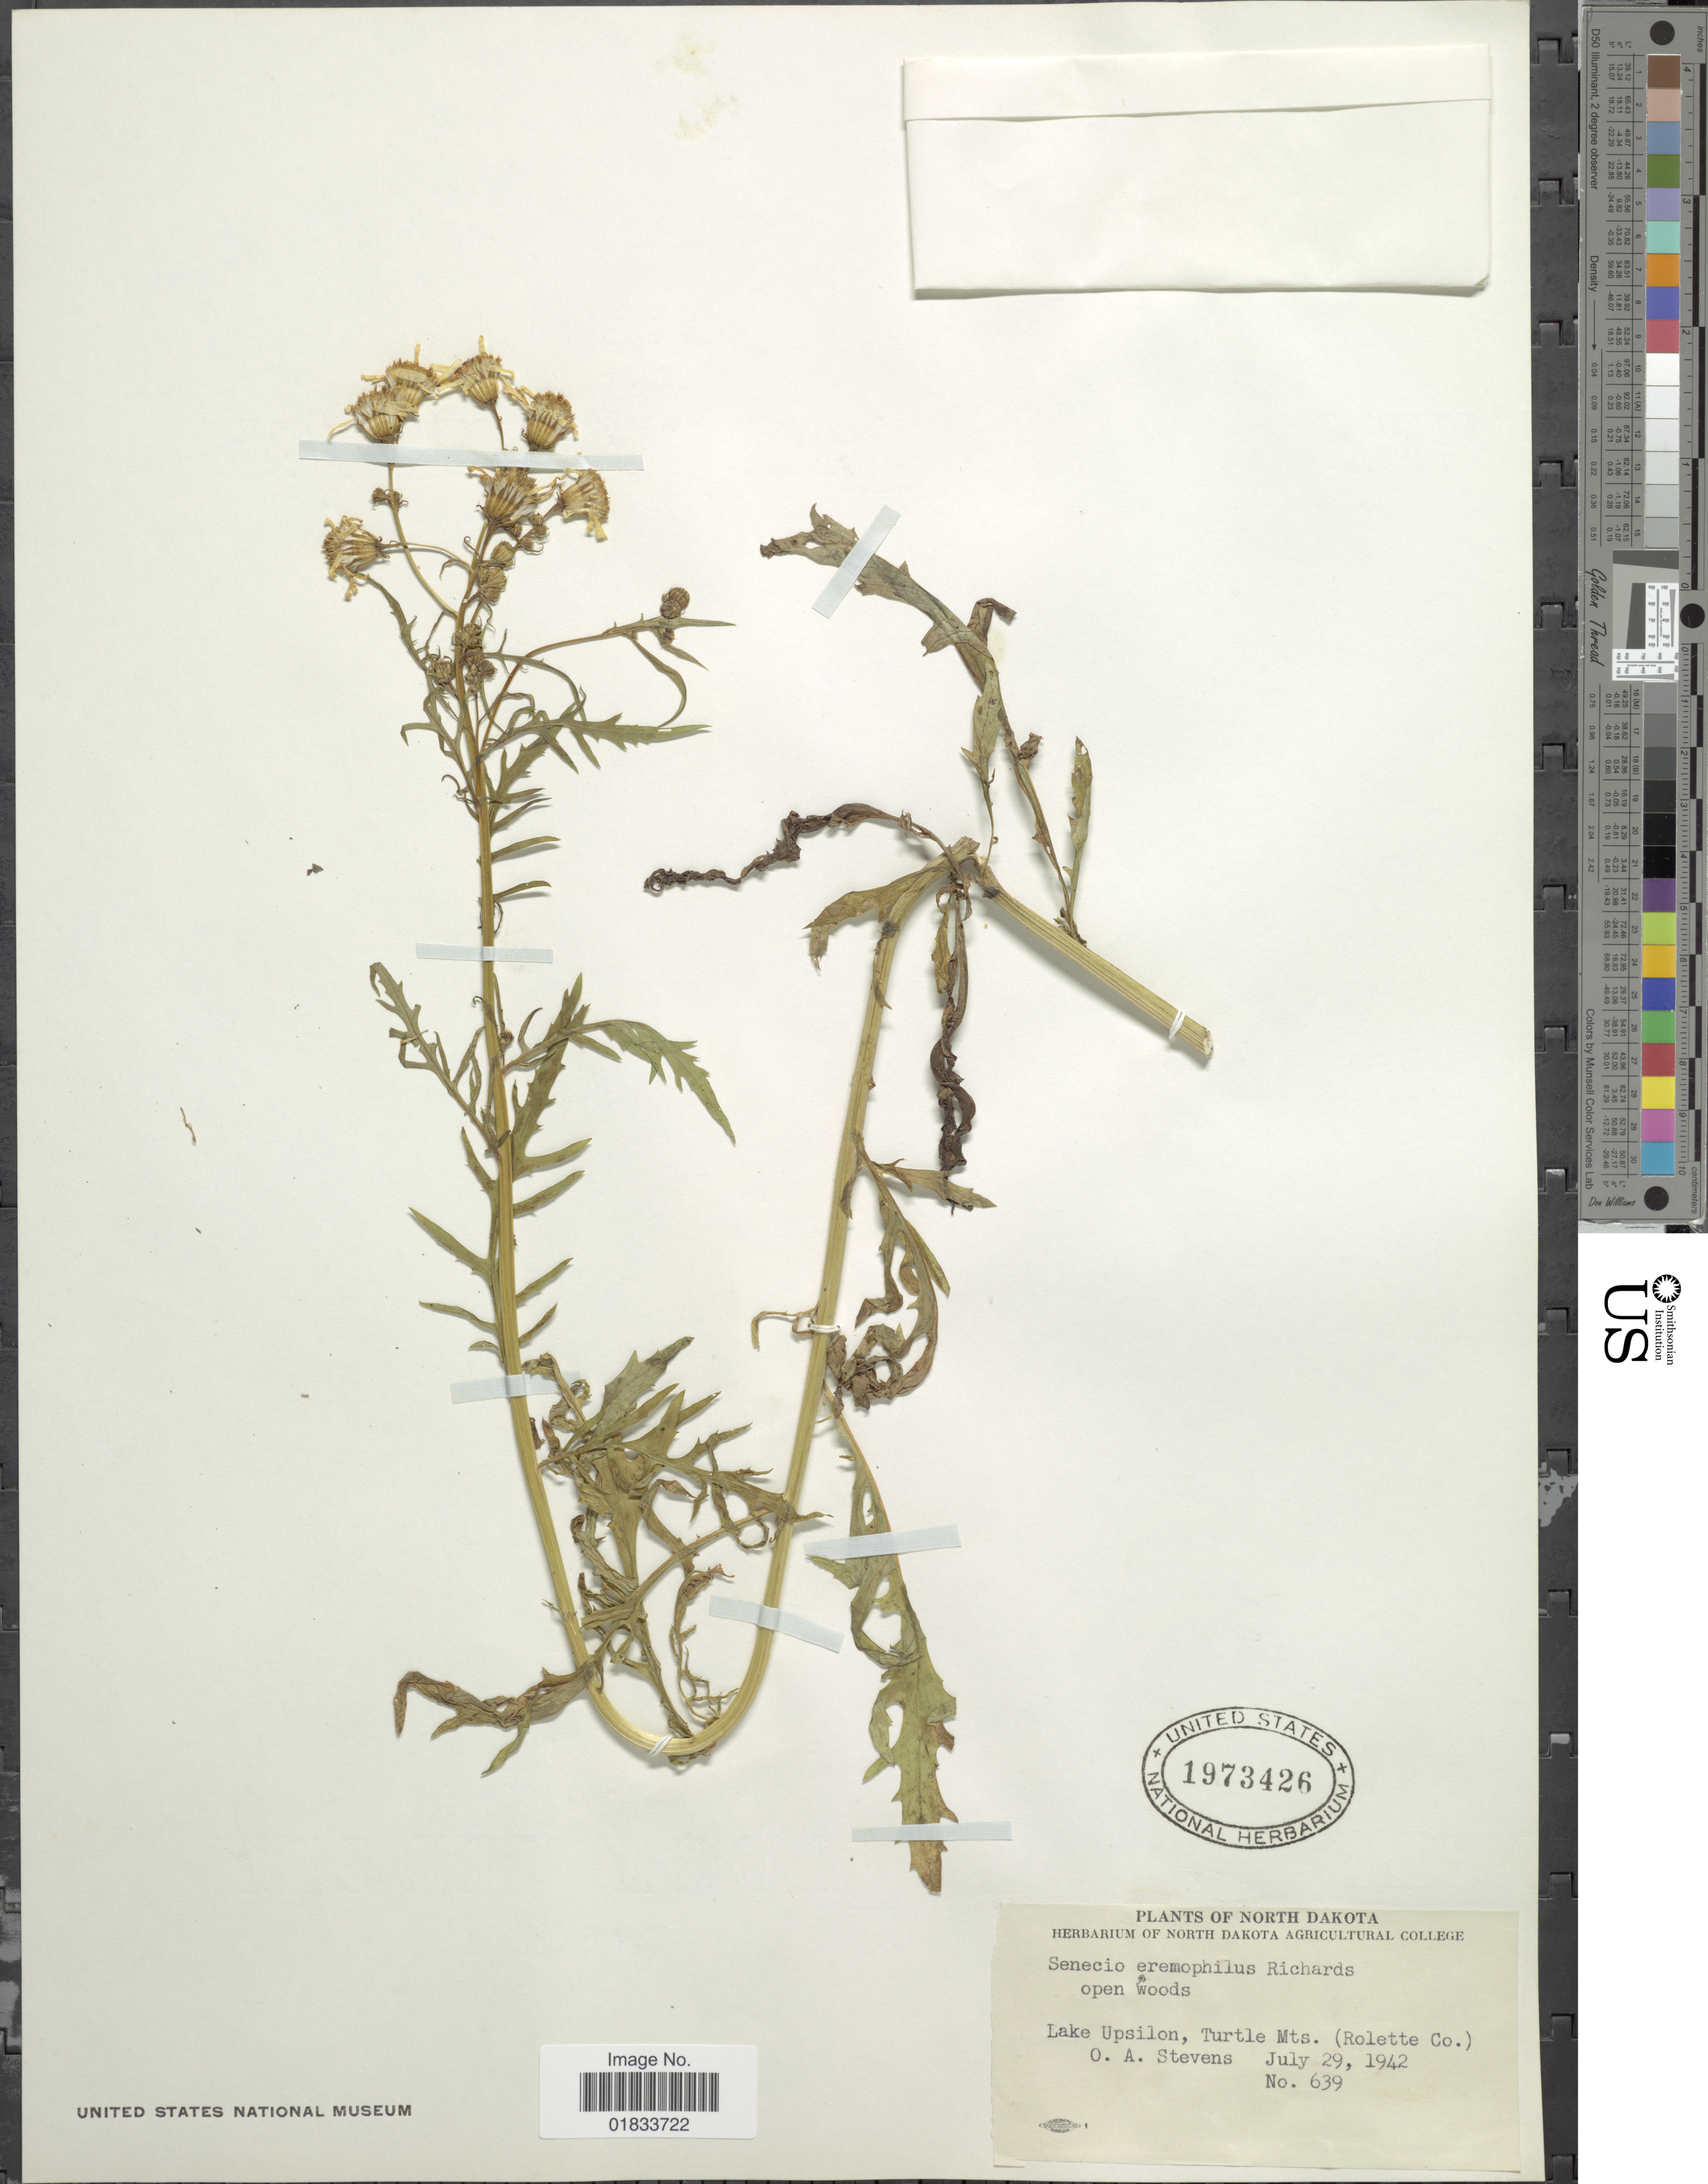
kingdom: Plantae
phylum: Tracheophyta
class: Magnoliopsida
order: Asterales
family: Asteraceae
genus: Senecio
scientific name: Senecio eremophilus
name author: Richardson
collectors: O. A. Stevens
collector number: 639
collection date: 1942-07-29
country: United States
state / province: North Dakota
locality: Lake Upsilon, Turtle Mts. (Rolette Co.)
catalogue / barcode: US 1973426